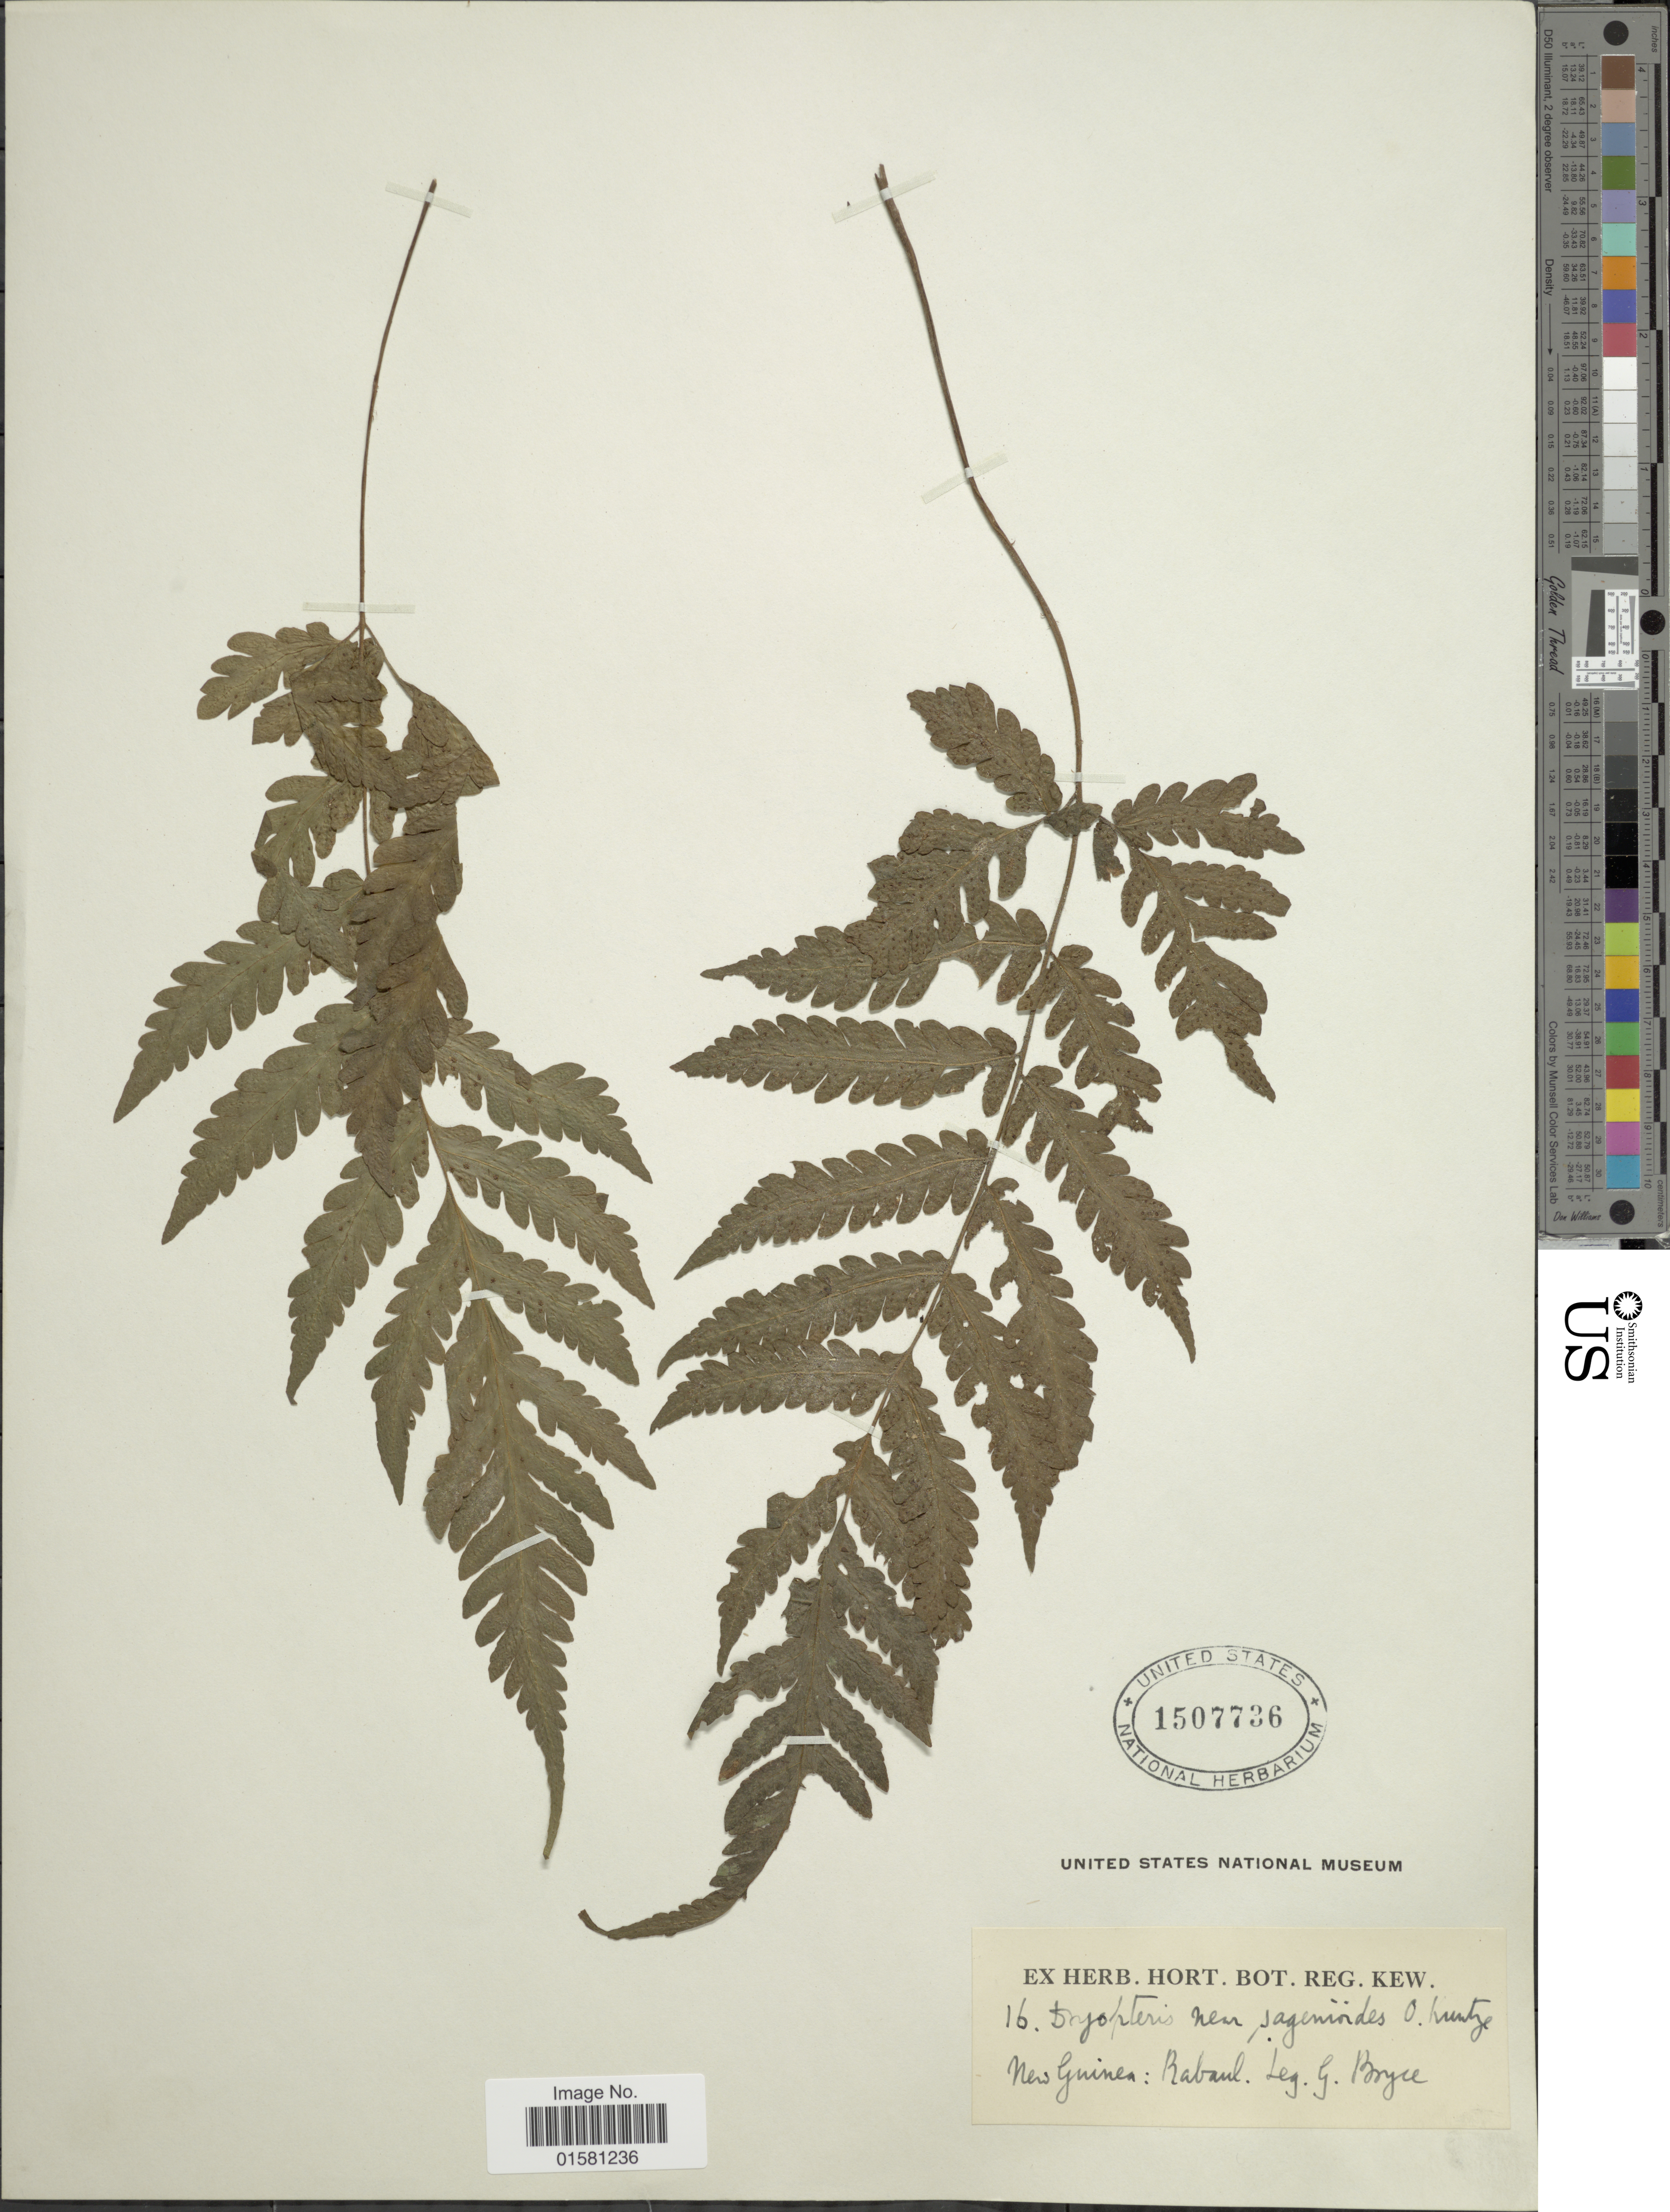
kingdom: Plantae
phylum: Tracheophyta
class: Polypodiopsida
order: Polypodiales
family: Tectariaceae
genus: Tectaria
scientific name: Tectaria sagenioides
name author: (Mett.) Christenh.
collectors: S. Boyce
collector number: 16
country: Papua New Guinea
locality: New Guinea: Rabaul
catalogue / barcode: US 1507736